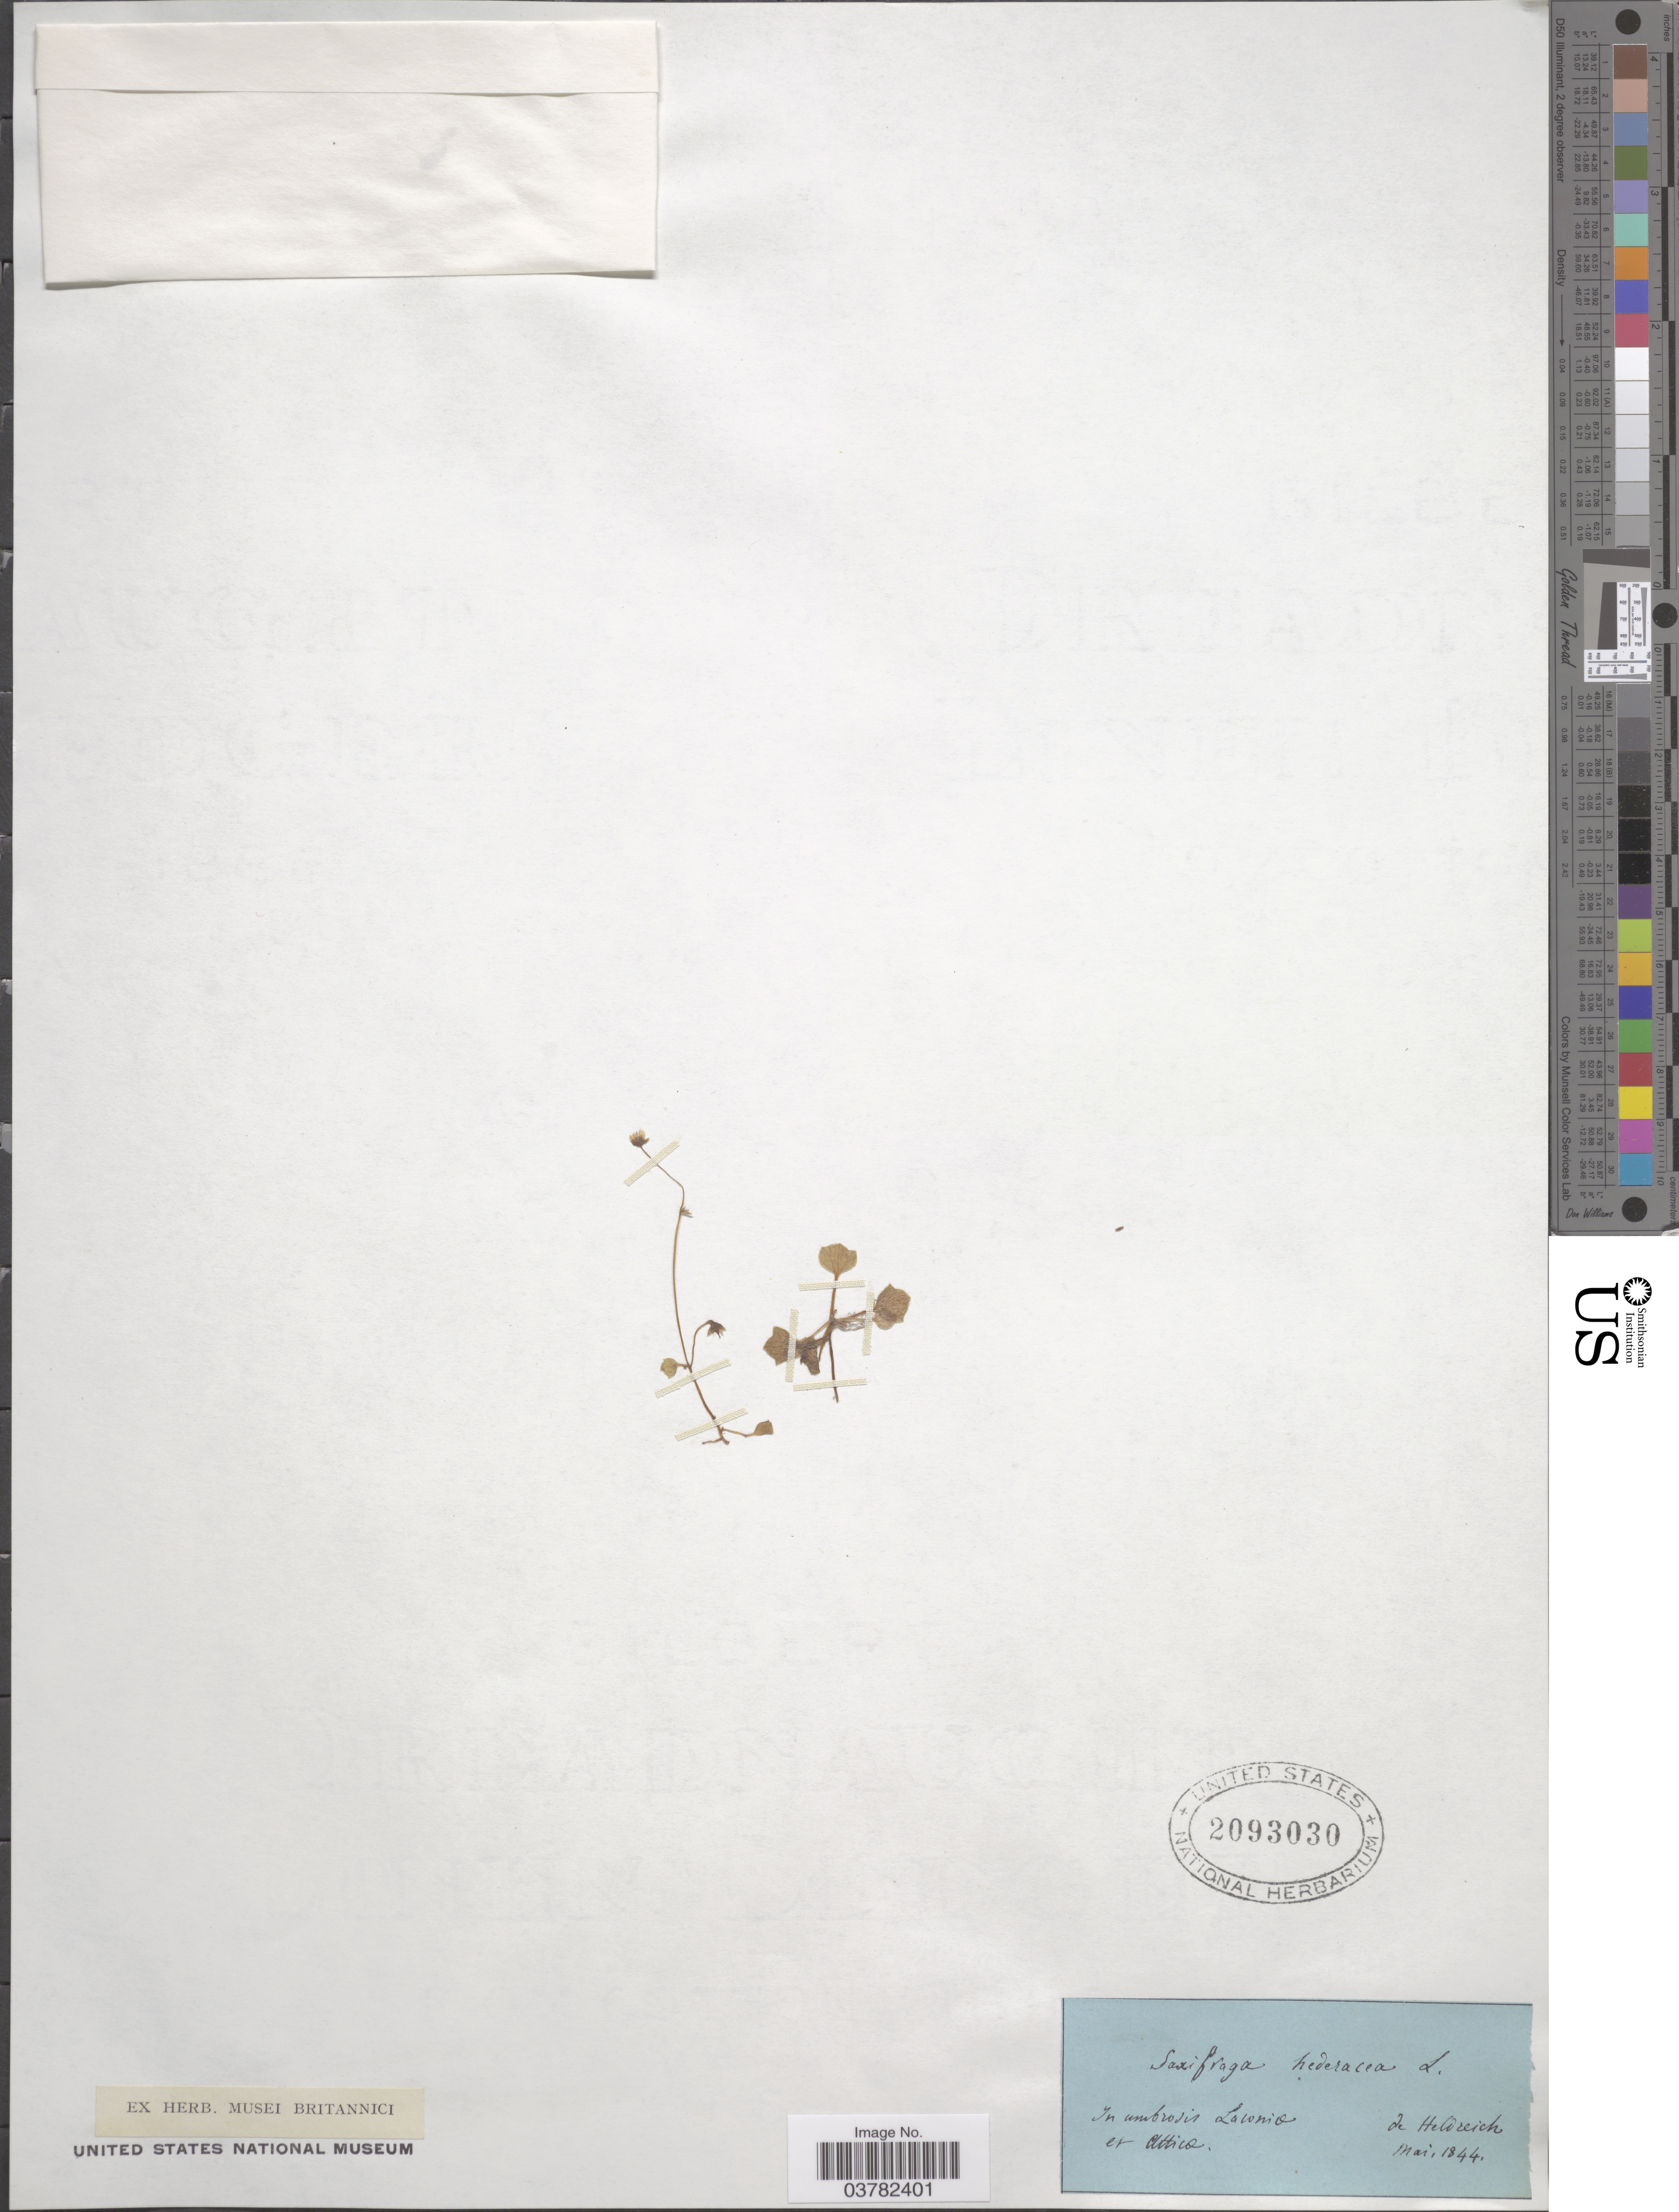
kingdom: Plantae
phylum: Tracheophyta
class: Magnoliopsida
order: Saxifragales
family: Saxifragaceae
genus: Saxifraga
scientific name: Saxifraga hederacea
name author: L.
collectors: -. De Heldreich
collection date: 1844-05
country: Greece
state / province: Attica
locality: In umbrosis Laconiae et Attica.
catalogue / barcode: US 2093030